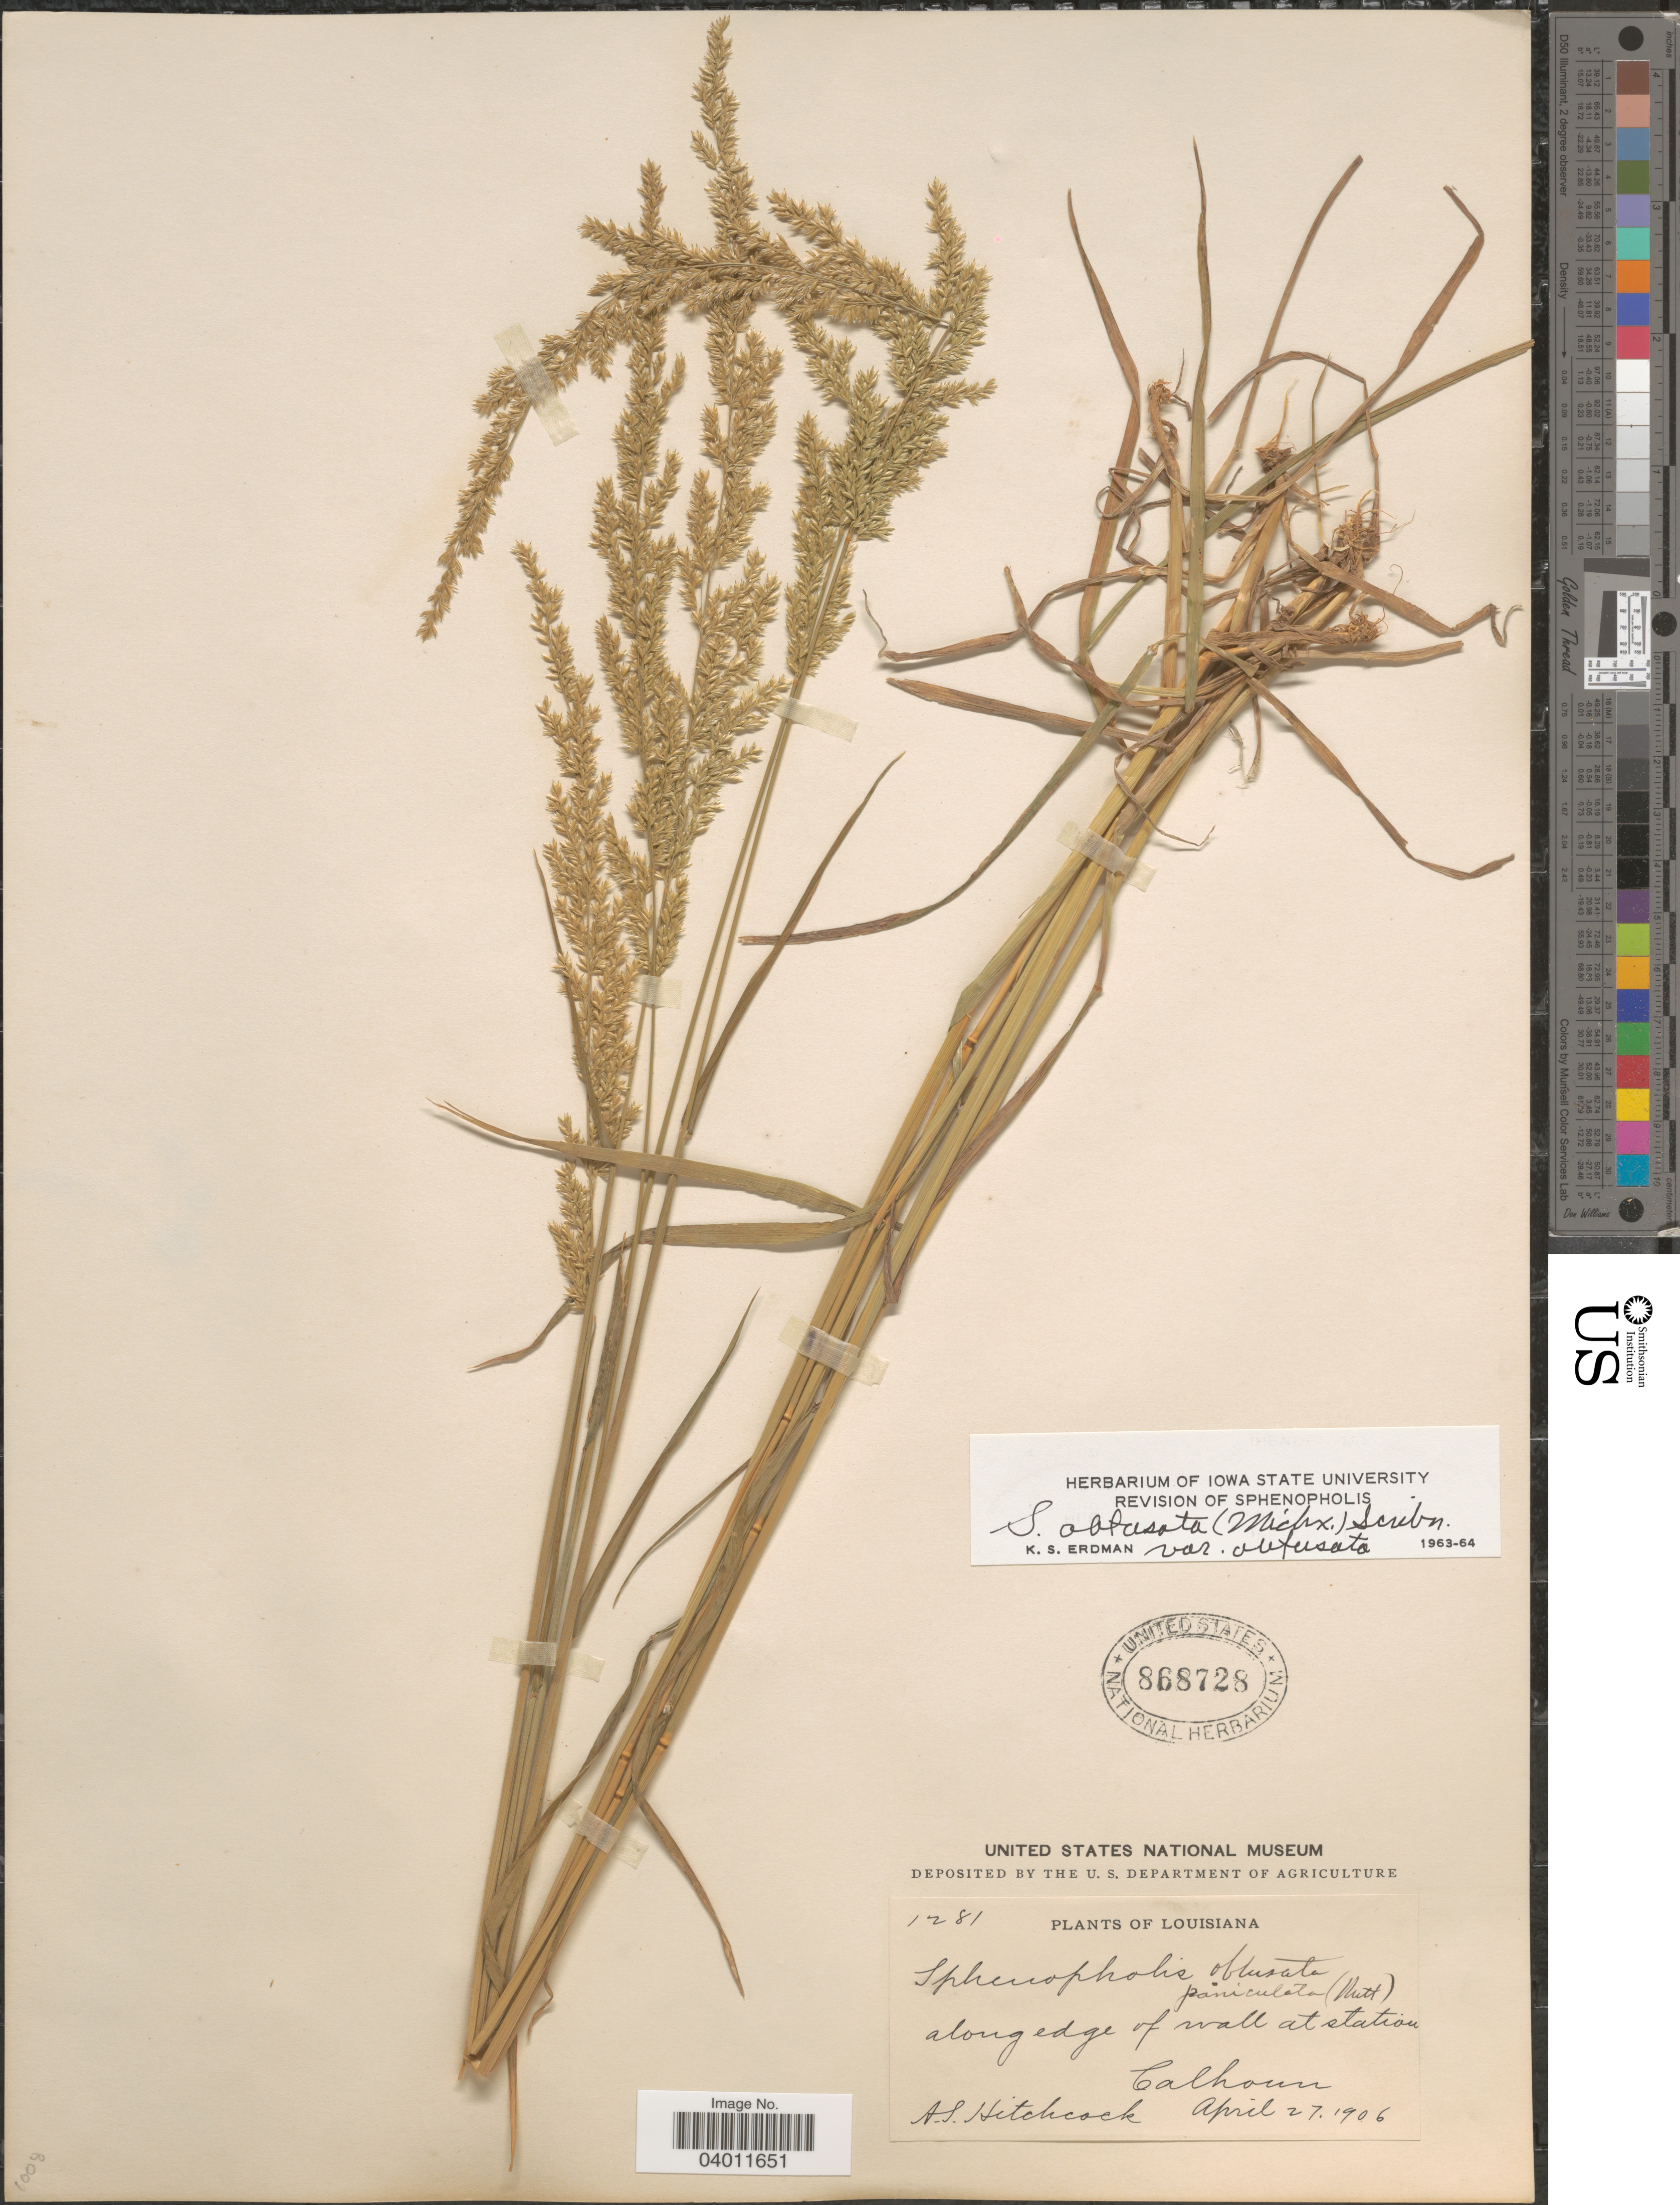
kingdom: Plantae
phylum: Tracheophyta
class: Liliopsida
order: Poales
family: Poaceae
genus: Sphenopholis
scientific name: Sphenopholis obtusata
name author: (Michx.) Scribn.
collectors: A. S. Hitchcock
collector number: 1281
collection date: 1906-04-27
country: United States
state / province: Louisiana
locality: Along edge of wall at station. Calhoun.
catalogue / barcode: US 868728